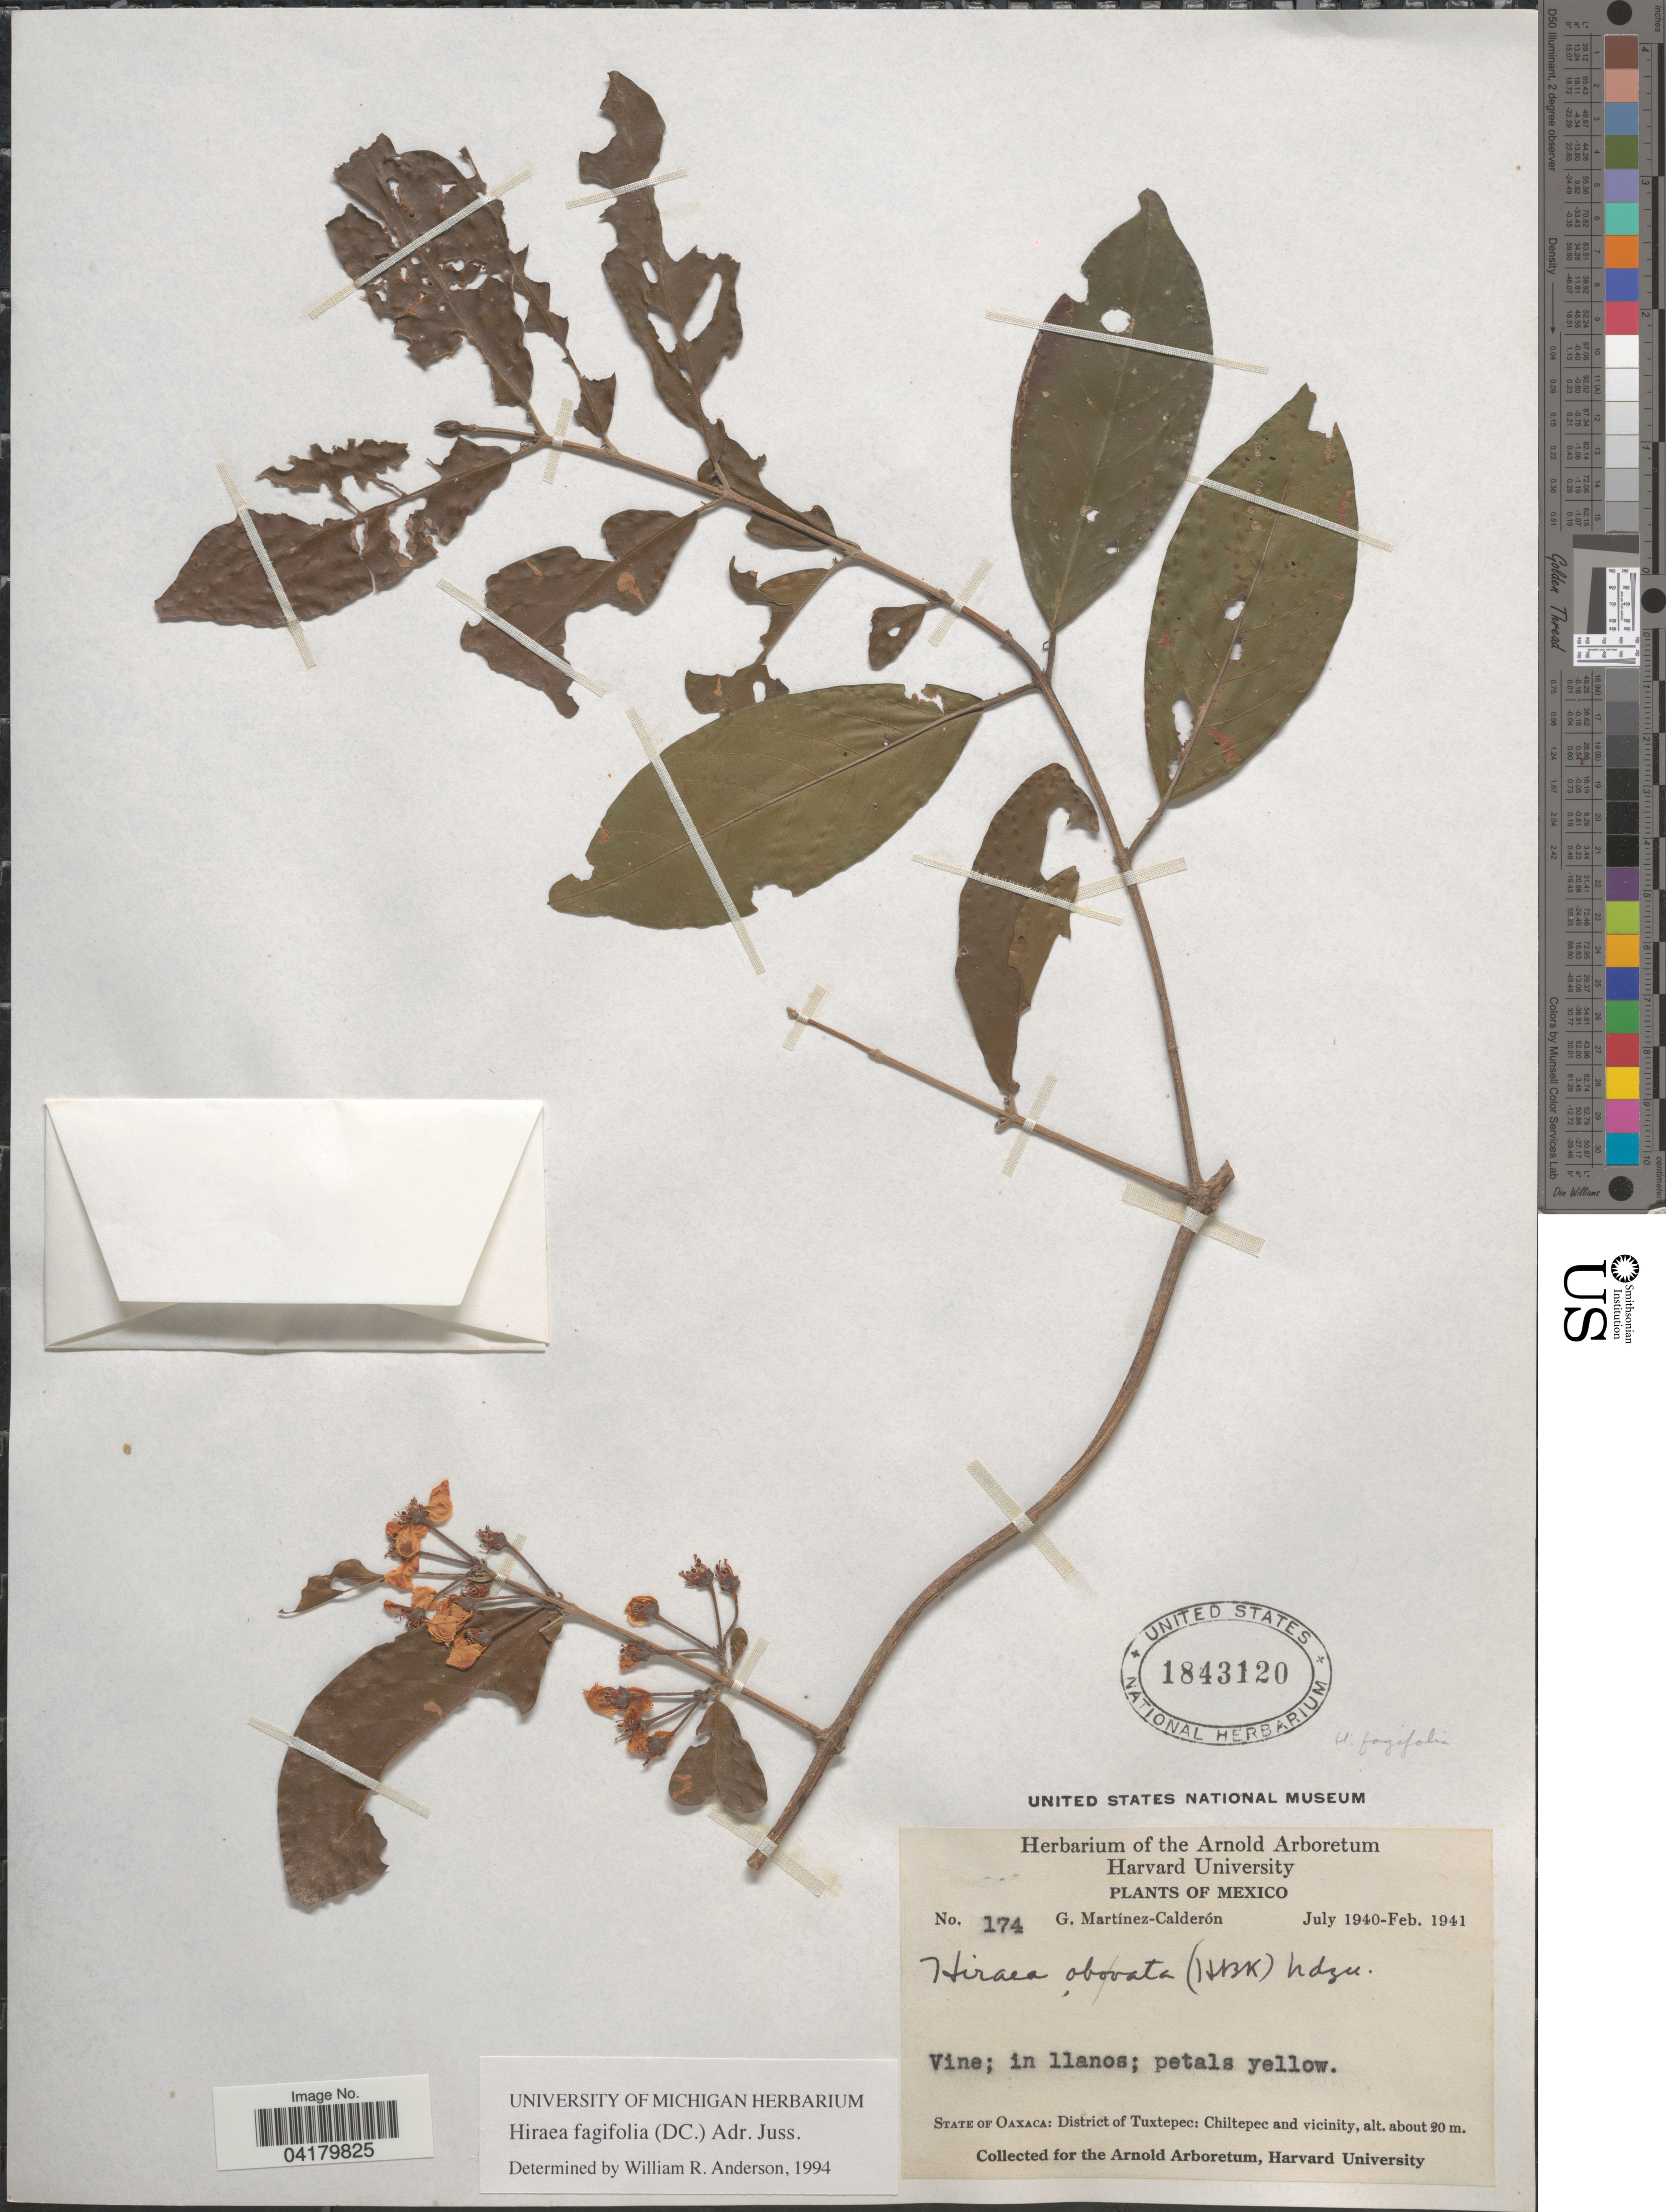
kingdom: Plantae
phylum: Tracheophyta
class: Magnoliopsida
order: Malpighiales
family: Malpighiaceae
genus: Hiraea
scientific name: Hiraea fagifolia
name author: (DC.) A. Juss.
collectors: G. Martínez Calderón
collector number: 174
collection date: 1940-07/1941-02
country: Mexico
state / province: Oaxaca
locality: District of Tuxtepec: Chiltepec and vicinity.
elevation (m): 20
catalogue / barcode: US 1843120